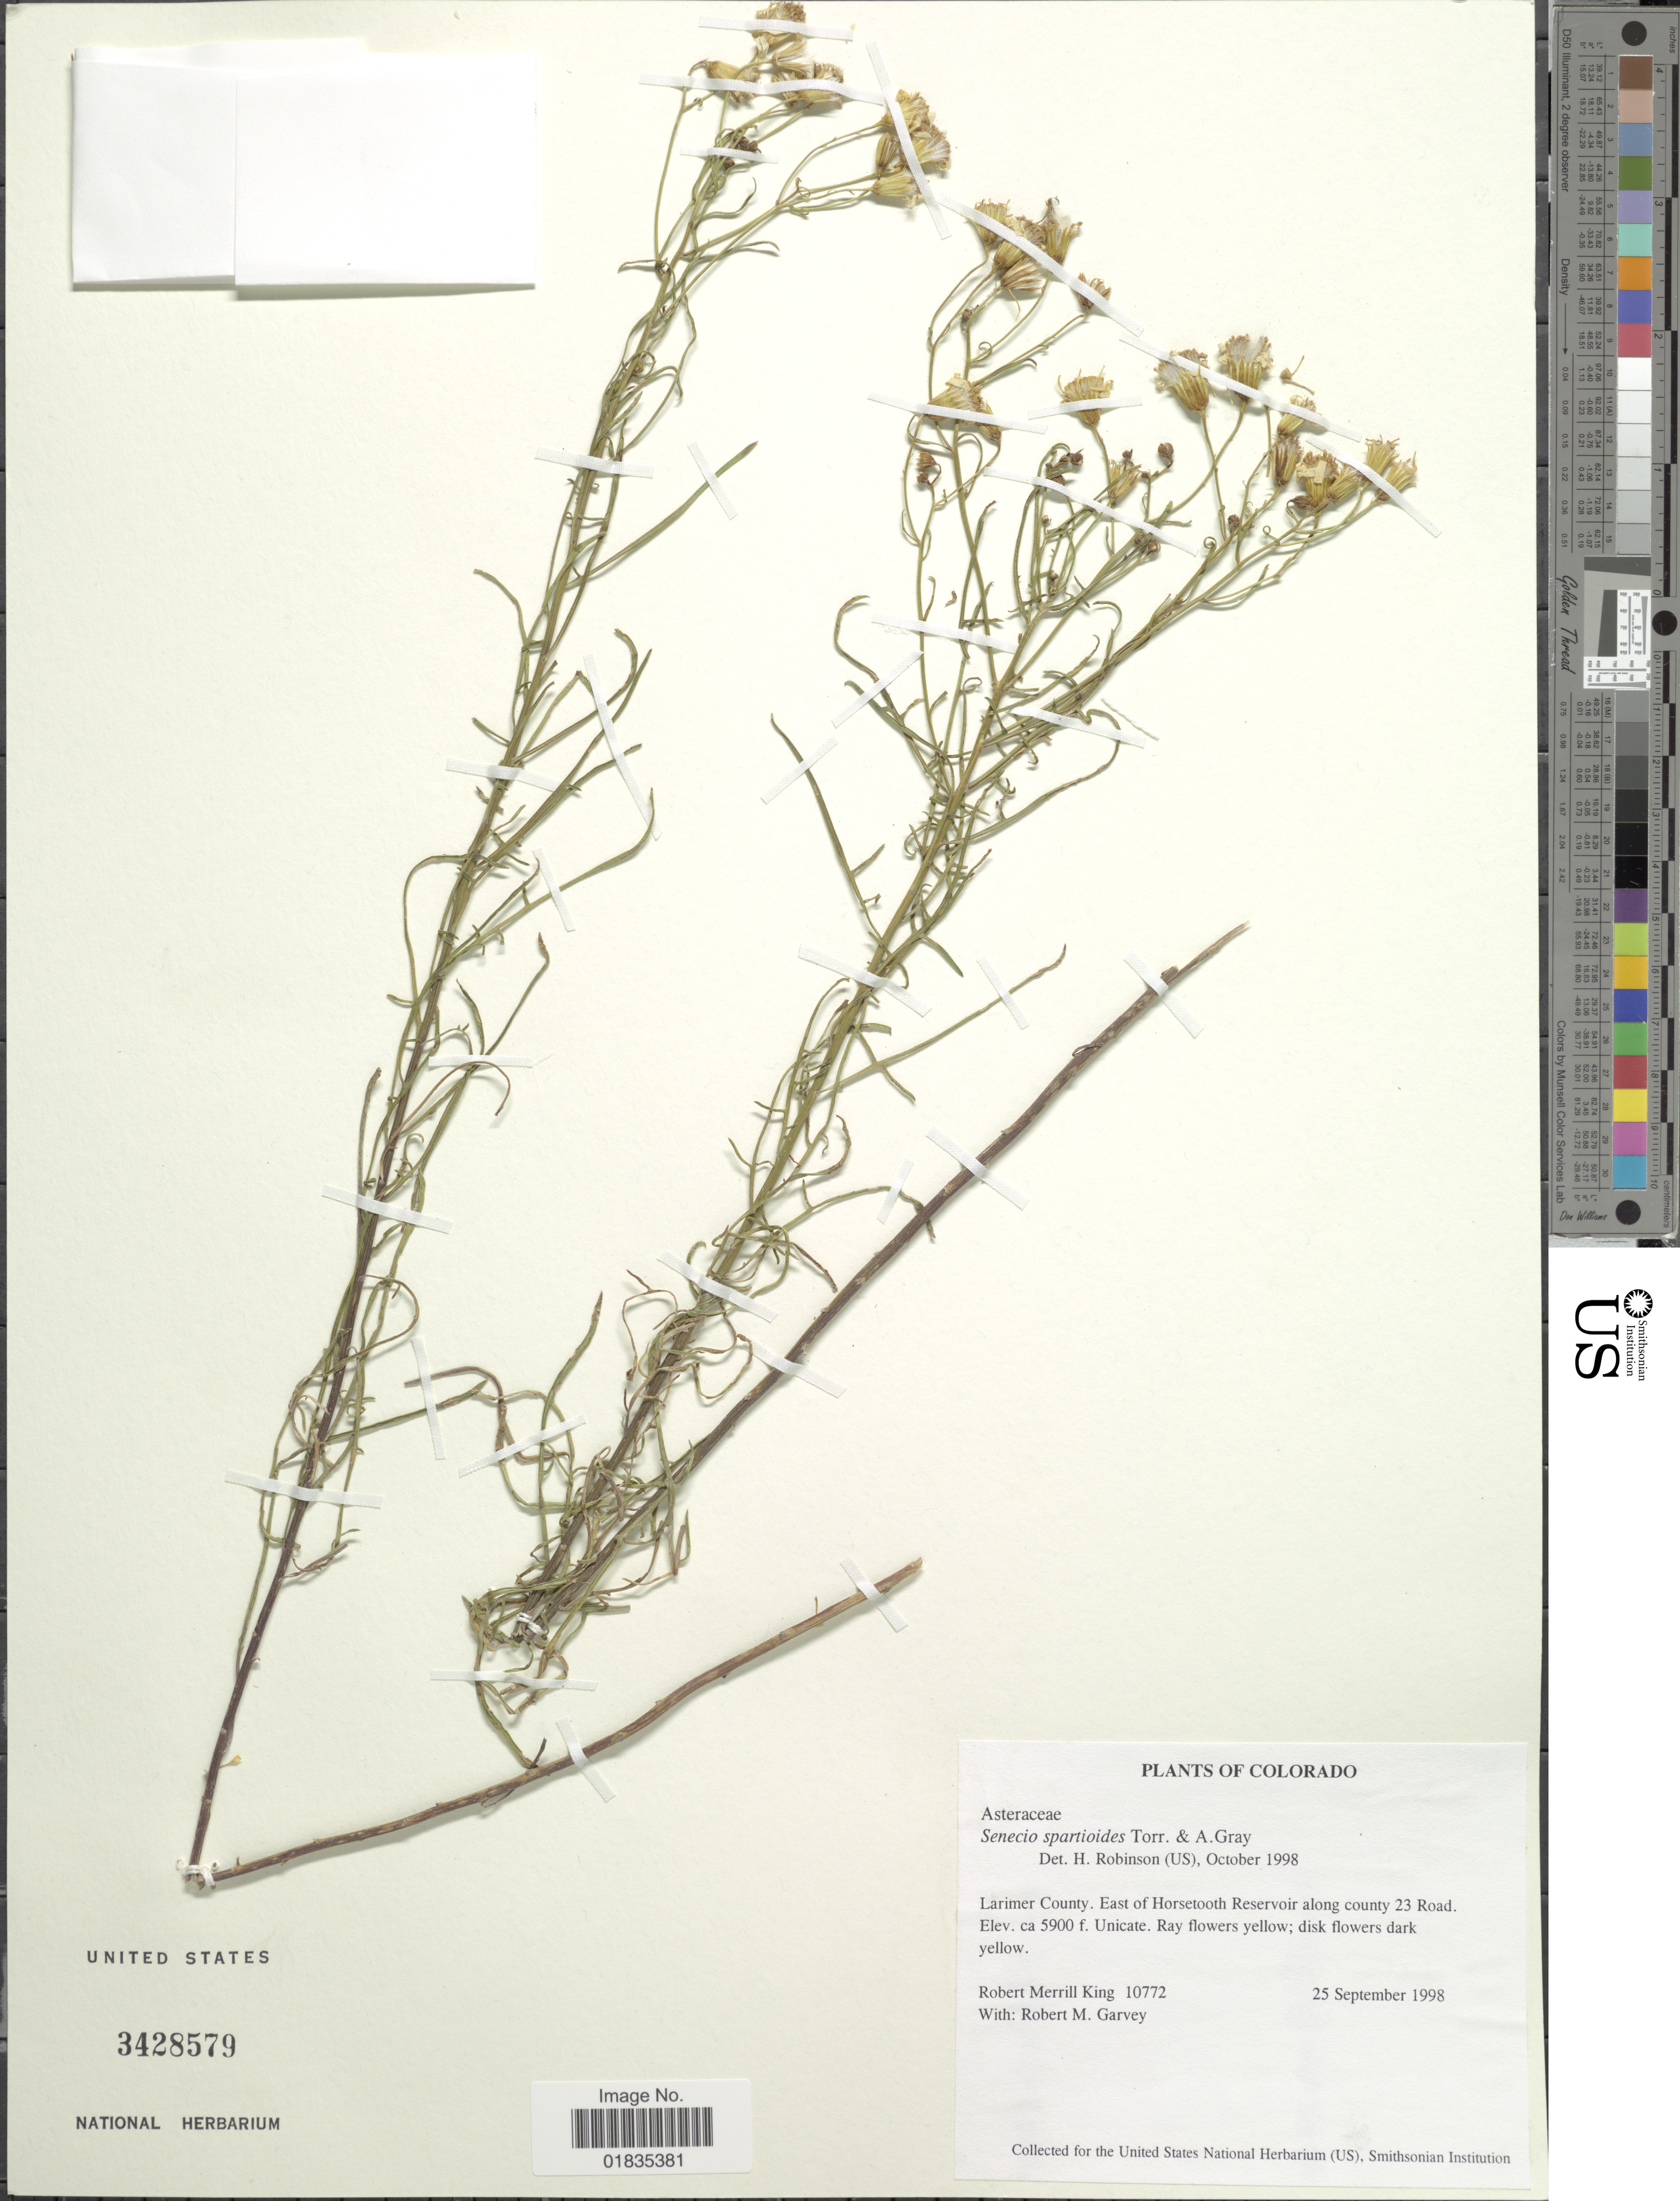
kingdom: Plantae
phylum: Tracheophyta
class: Magnoliopsida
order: Asterales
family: Asteraceae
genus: Senecio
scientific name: Senecio spartioides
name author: Torr. & A. Gray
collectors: R. M. King & R. Garvey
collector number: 10772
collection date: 1998-09-25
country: United States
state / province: Colorado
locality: Larimer County, East of Horsetooth Reservoir along county 23 Road.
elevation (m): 1798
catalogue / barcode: US 3428579